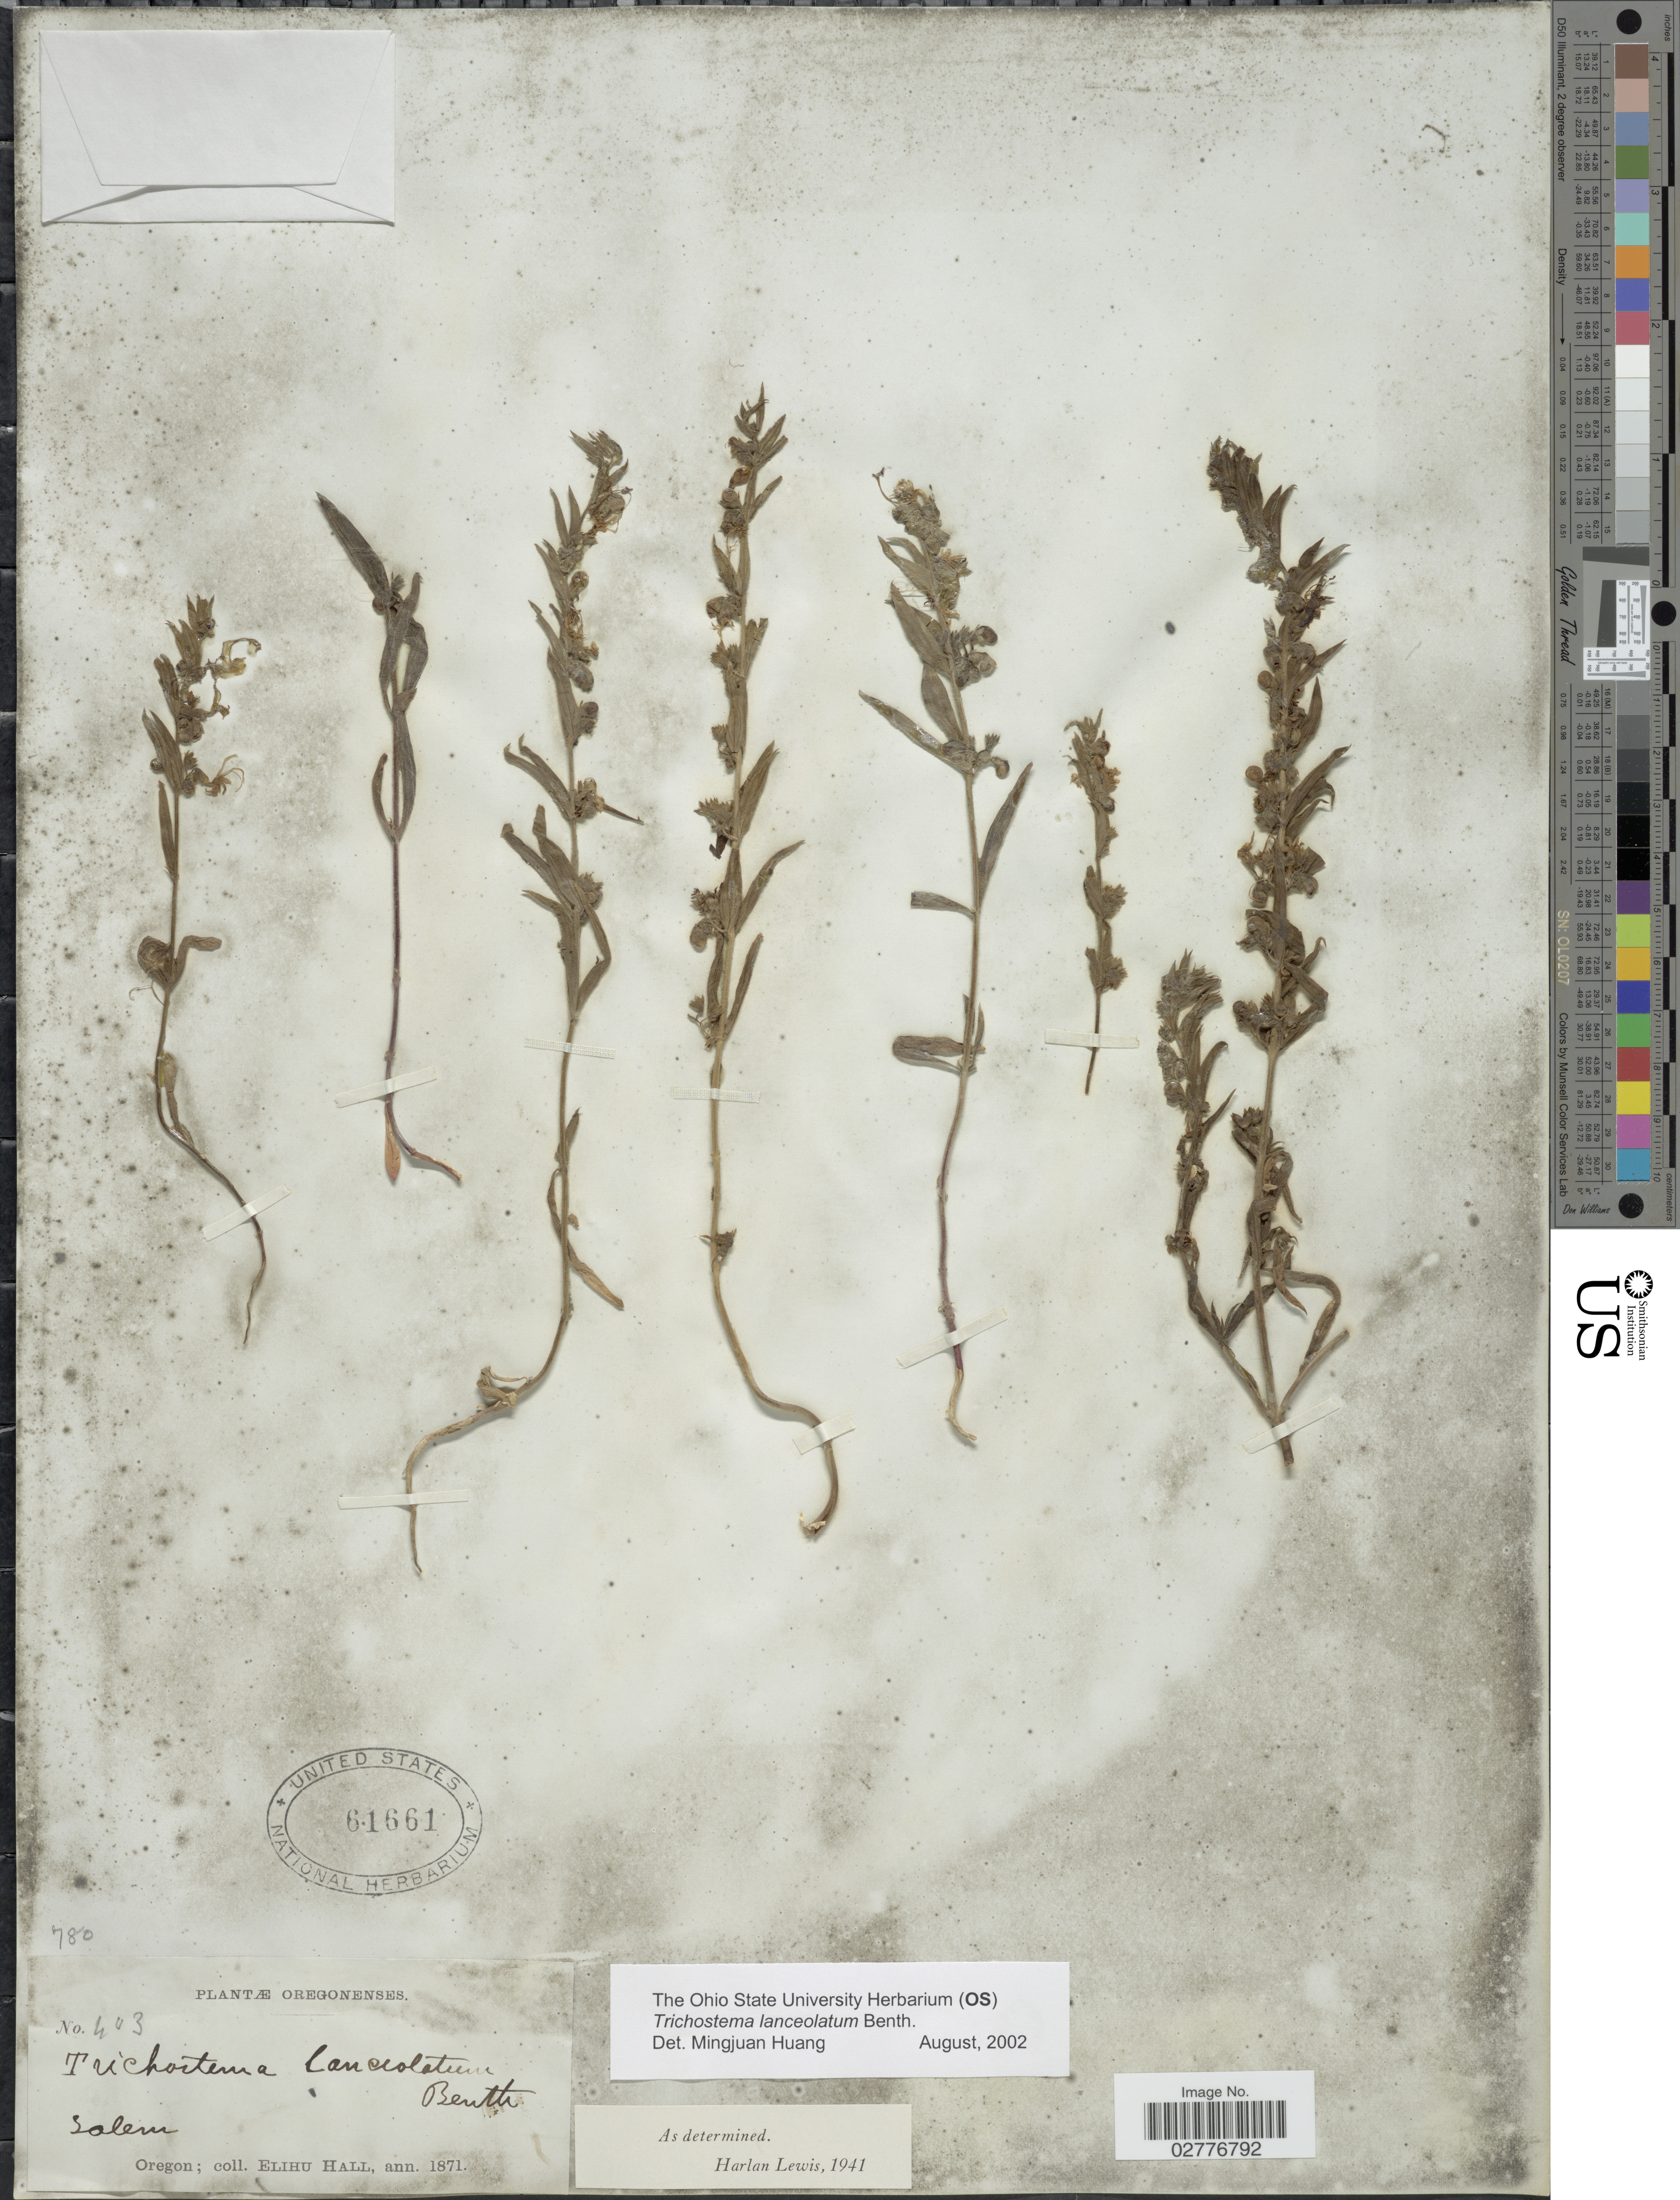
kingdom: Plantae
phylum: Tracheophyta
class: Magnoliopsida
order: Lamiales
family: Lamiaceae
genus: Trichostema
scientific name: Trichostema lanceolatum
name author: Benth.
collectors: E. Hall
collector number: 403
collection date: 1871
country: United States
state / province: Oregon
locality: Oregonenses. Salem.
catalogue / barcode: US 61661